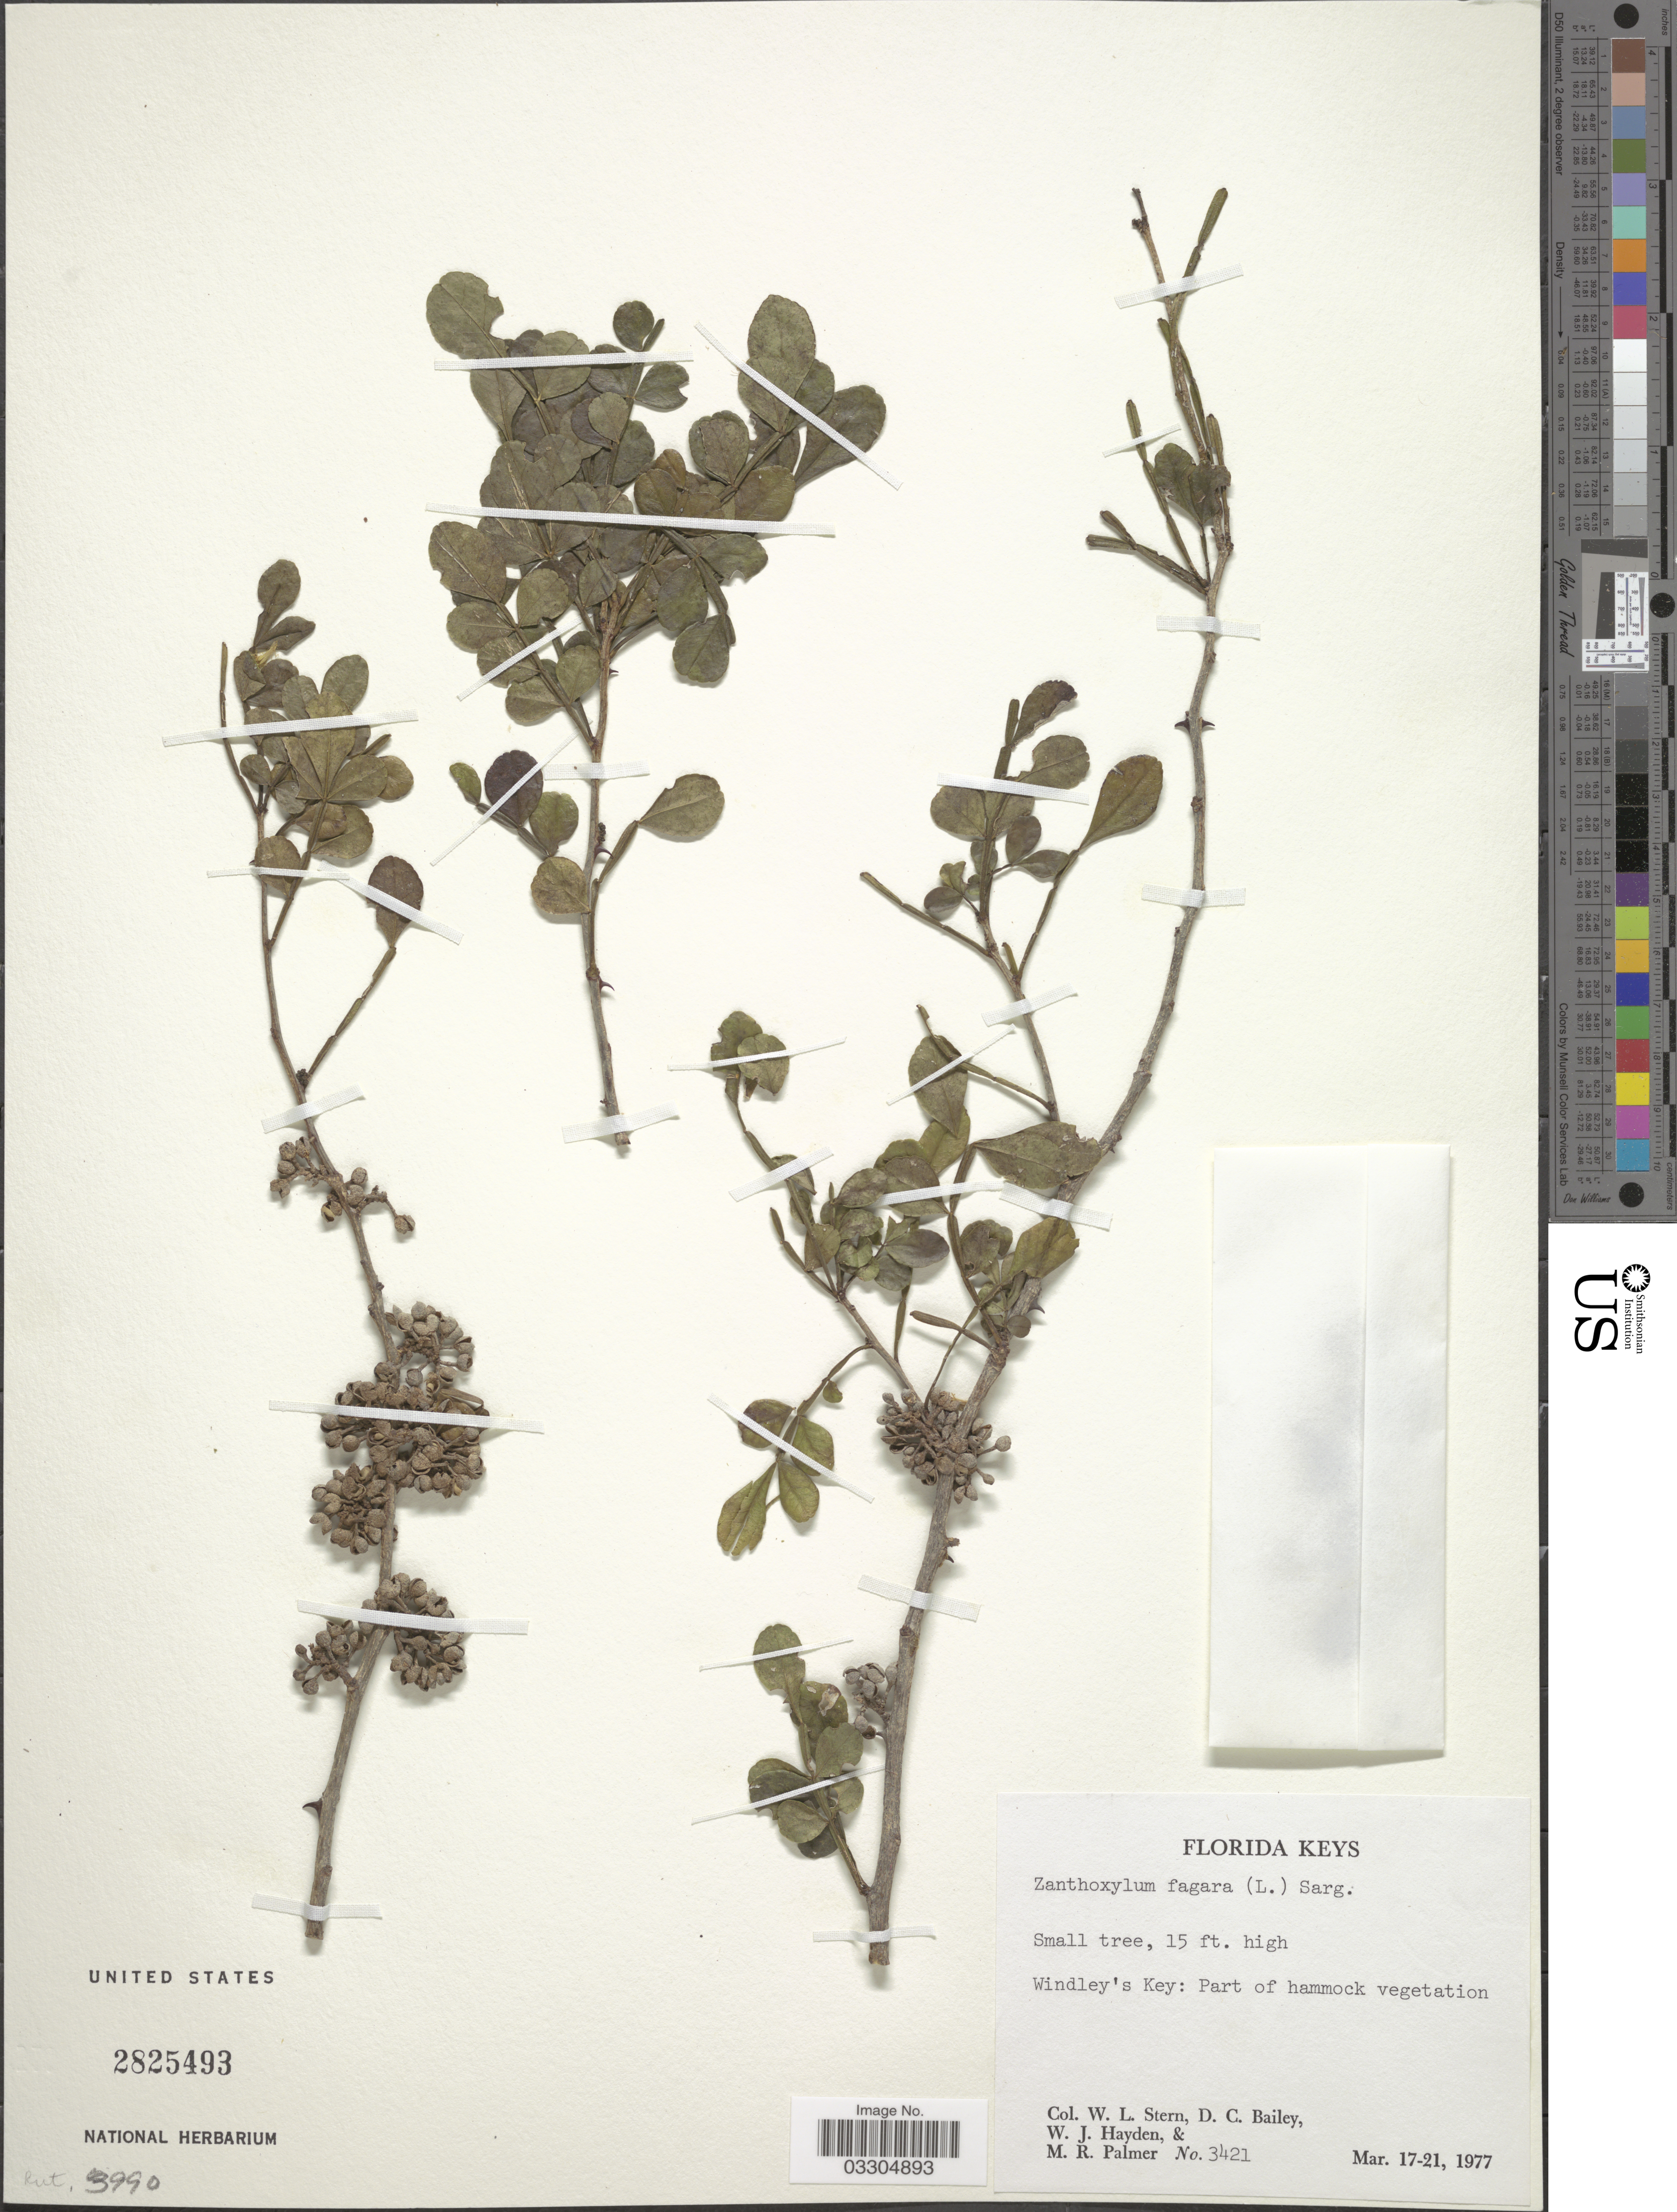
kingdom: Plantae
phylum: Tracheophyta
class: Magnoliopsida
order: Sapindales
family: Rutaceae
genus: Zanthoxylum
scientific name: Zanthoxylum fagara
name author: (L.) Sarg.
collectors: W. L. Stern, D. C. Bailey, W. Hayden & M. R. Palmer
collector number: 3421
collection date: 1977-03-17/1977-03-21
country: United States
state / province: Florida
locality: Windley's Key: Part of hammock vegetation.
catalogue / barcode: US 2825493